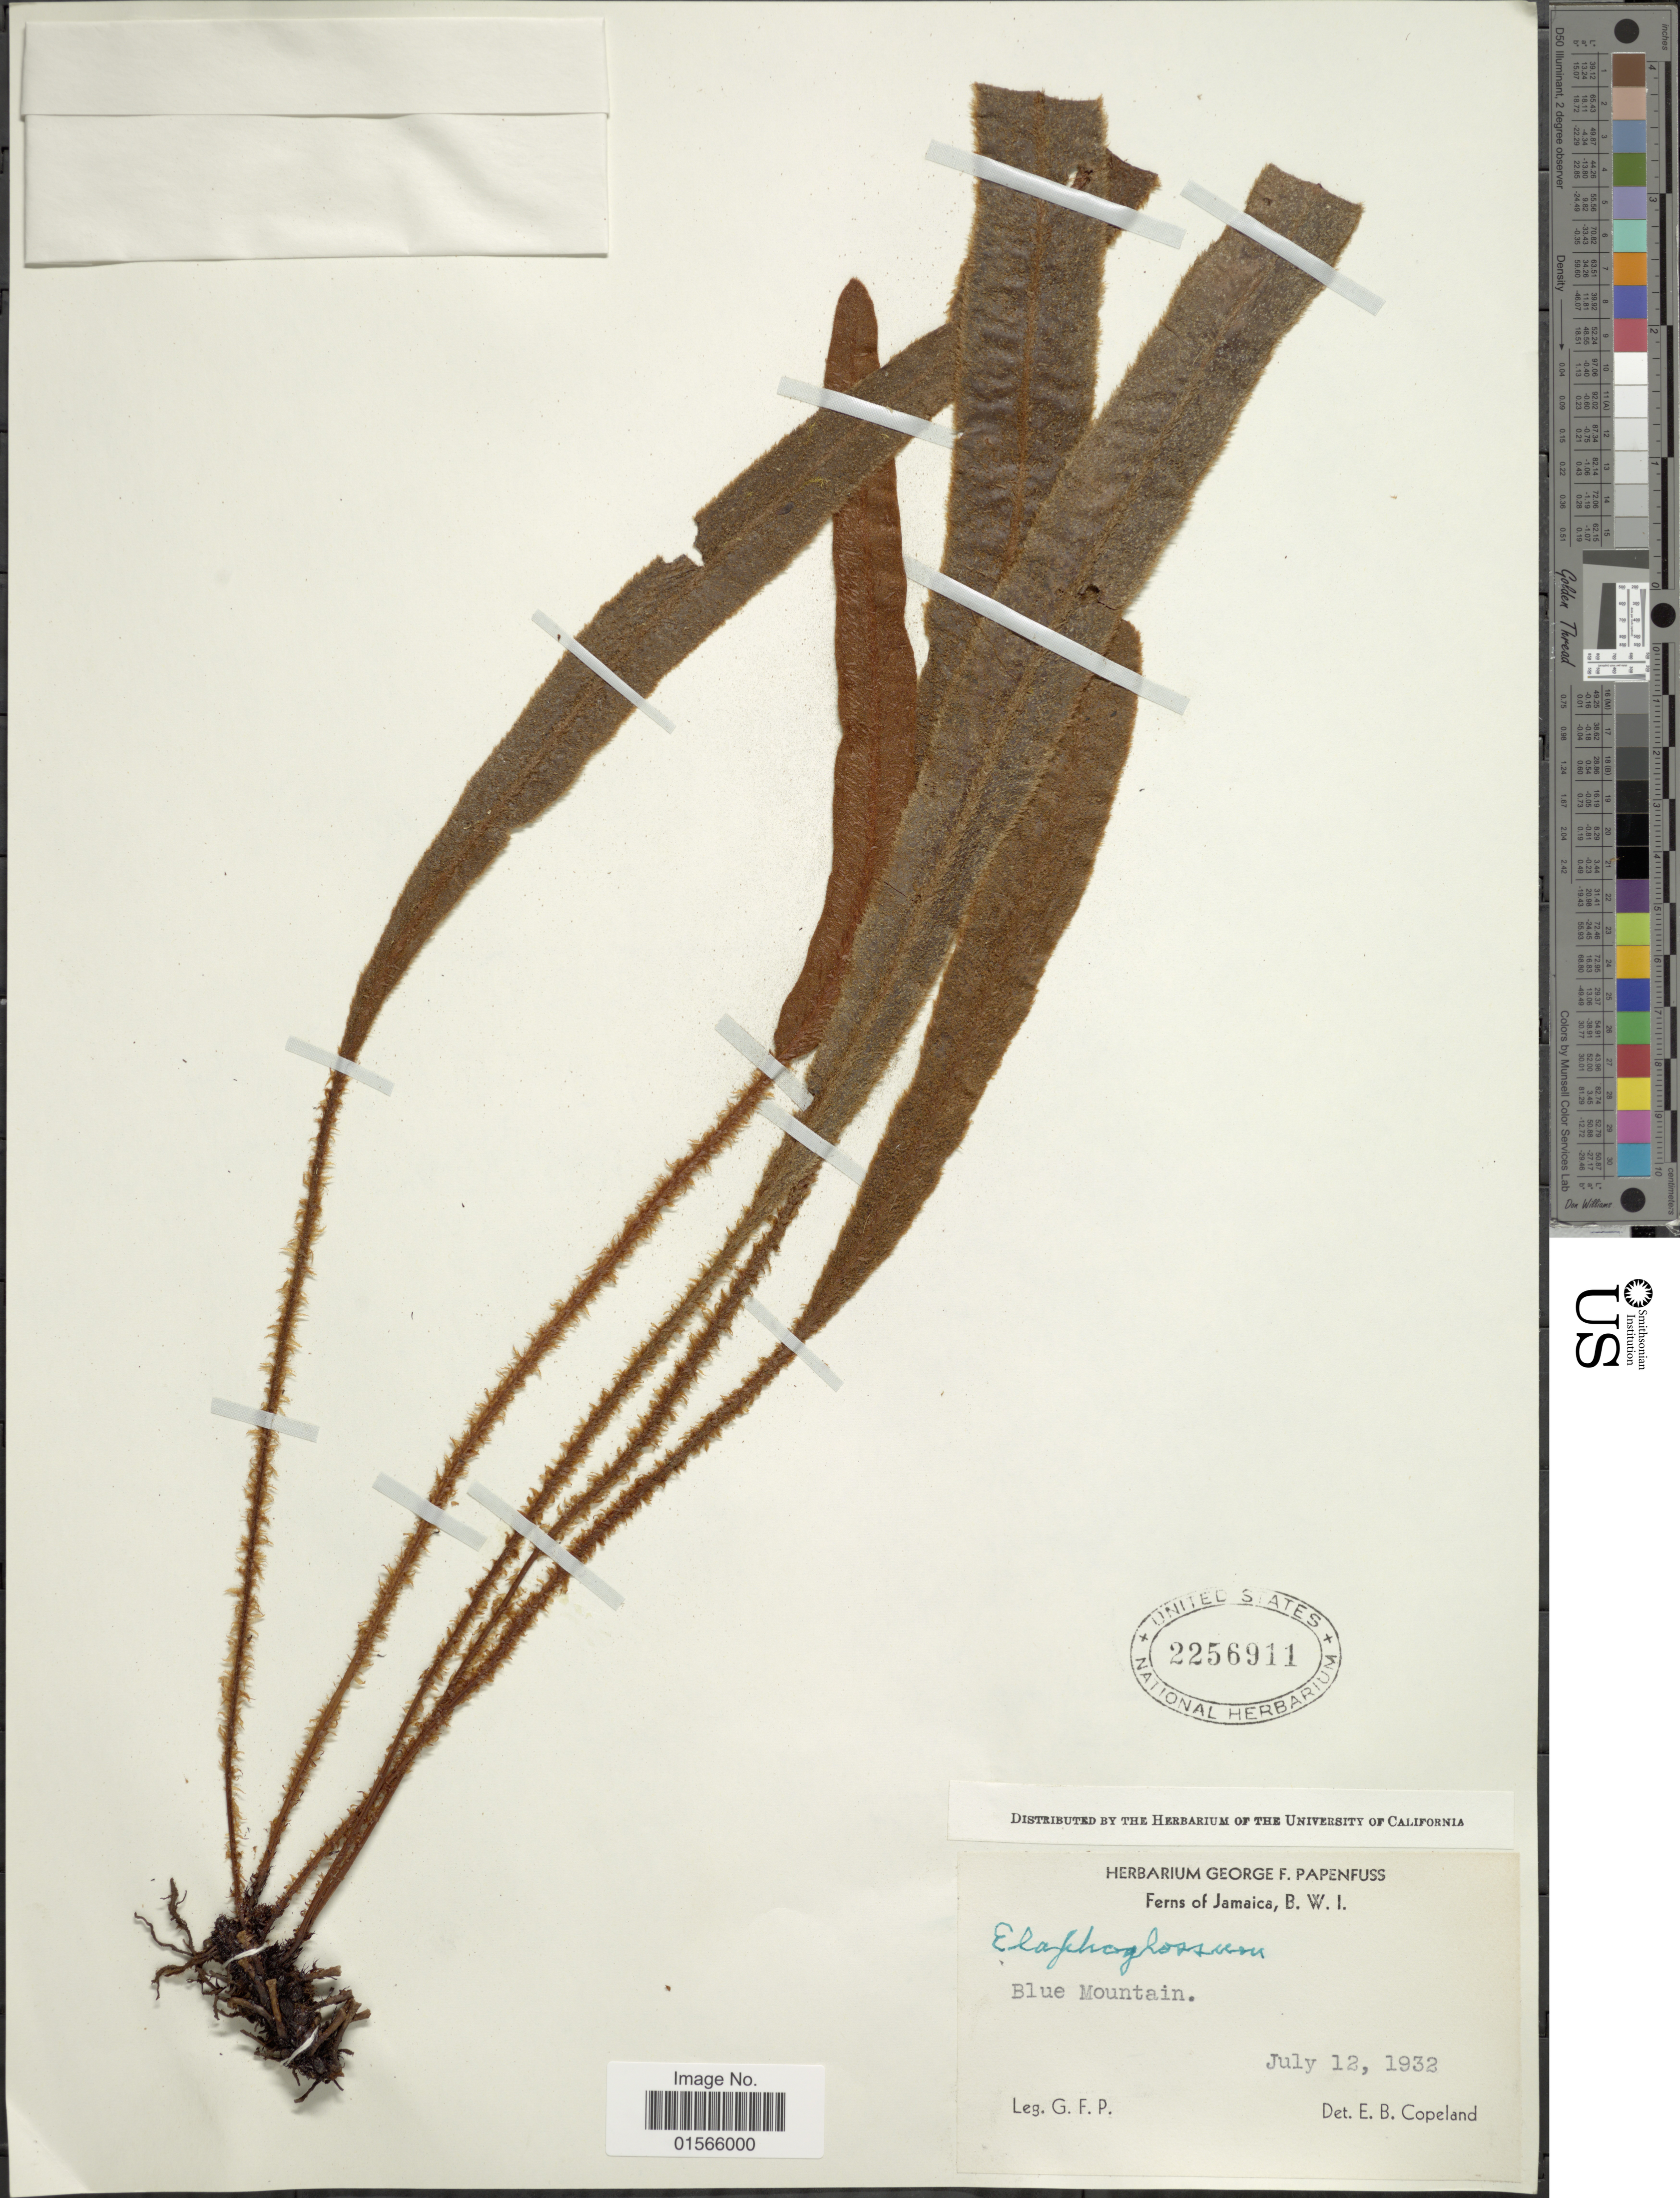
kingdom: Plantae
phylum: Tracheophyta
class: Polypodiopsida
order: Polypodiales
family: Dryopteridaceae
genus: Elaphoglossum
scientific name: Elaphoglossum paleaceum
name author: (Hook. & Grev.) Sledge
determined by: Vasco, A.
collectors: G. Papenfuss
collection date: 1932-07-12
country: Jamaica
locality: Blue Mountain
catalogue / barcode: US 2256911